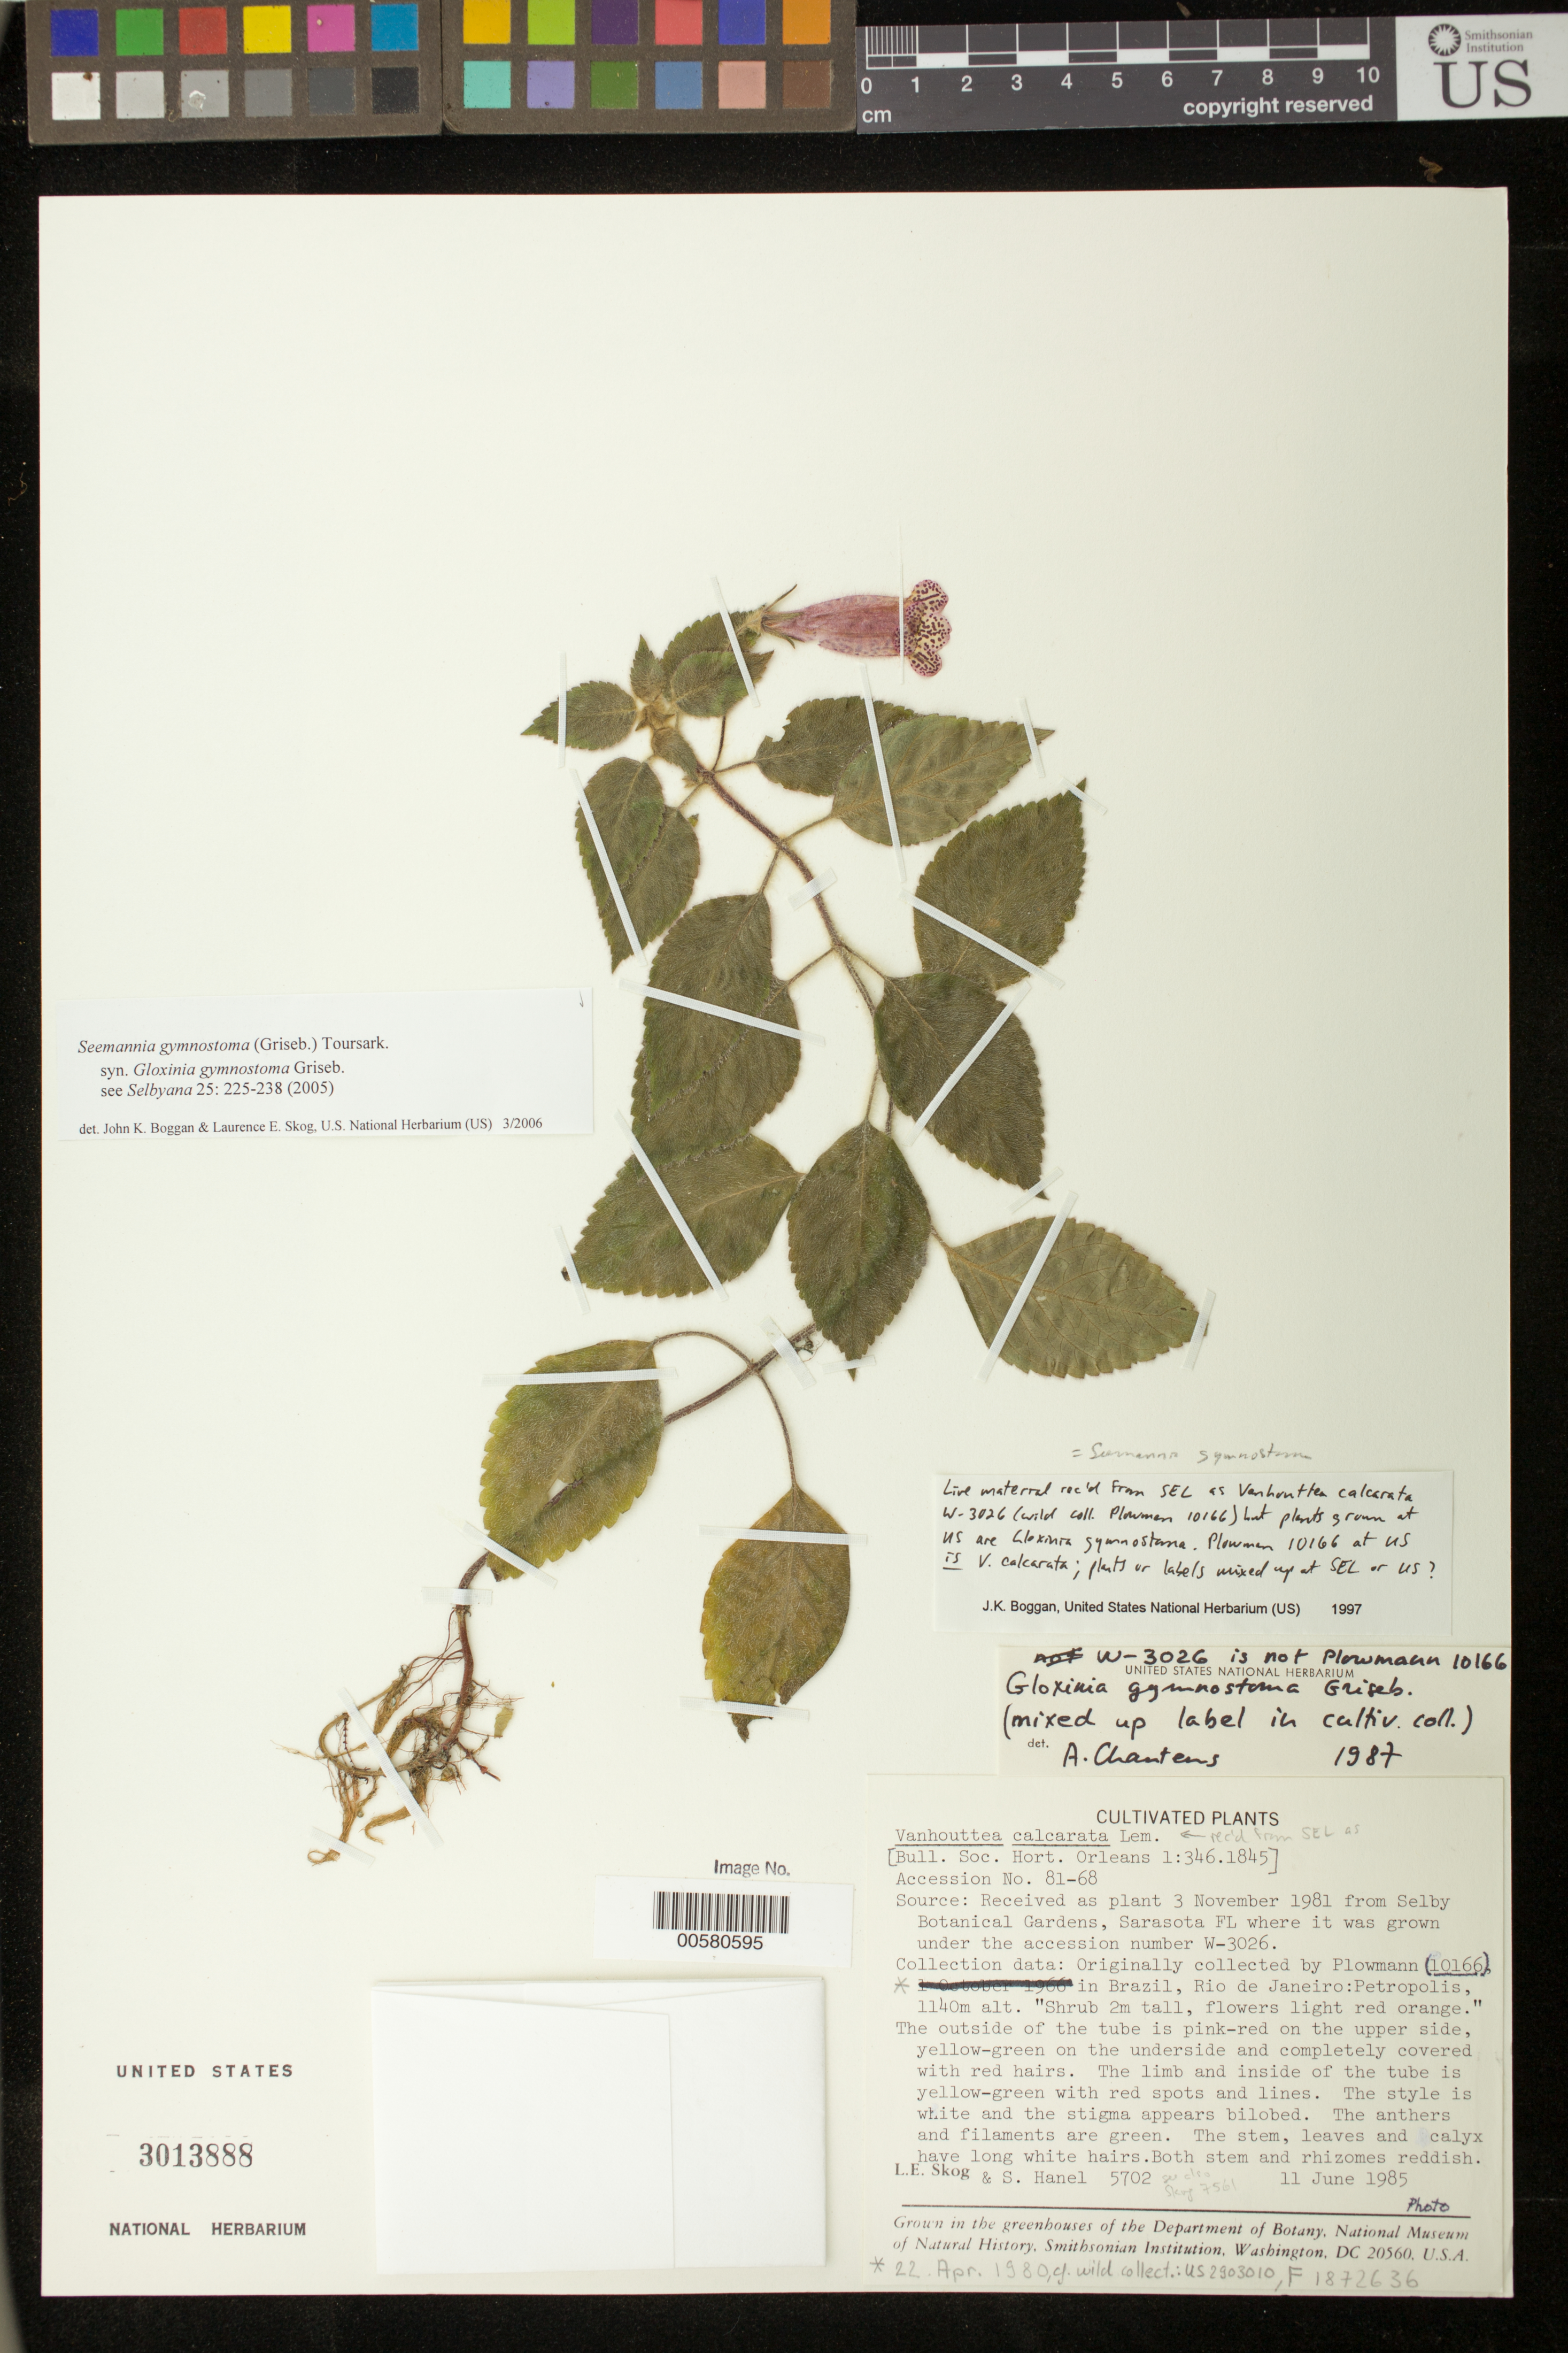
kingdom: Plantae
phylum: Tracheophyta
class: Magnoliopsida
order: Lamiales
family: Gesneriaceae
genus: Seemannia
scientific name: Seemannia gymnostoma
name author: (Griseb.) Toursark.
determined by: Boggan, J. K.; Skog, L. E.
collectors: L. E. Skog & S. Hanel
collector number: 5702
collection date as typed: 11 Jun 1985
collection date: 1985-06-11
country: United States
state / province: District of Columbia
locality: Greenhouses of the Dept. of Botany, Smithsonian Institution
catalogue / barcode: US 3013888